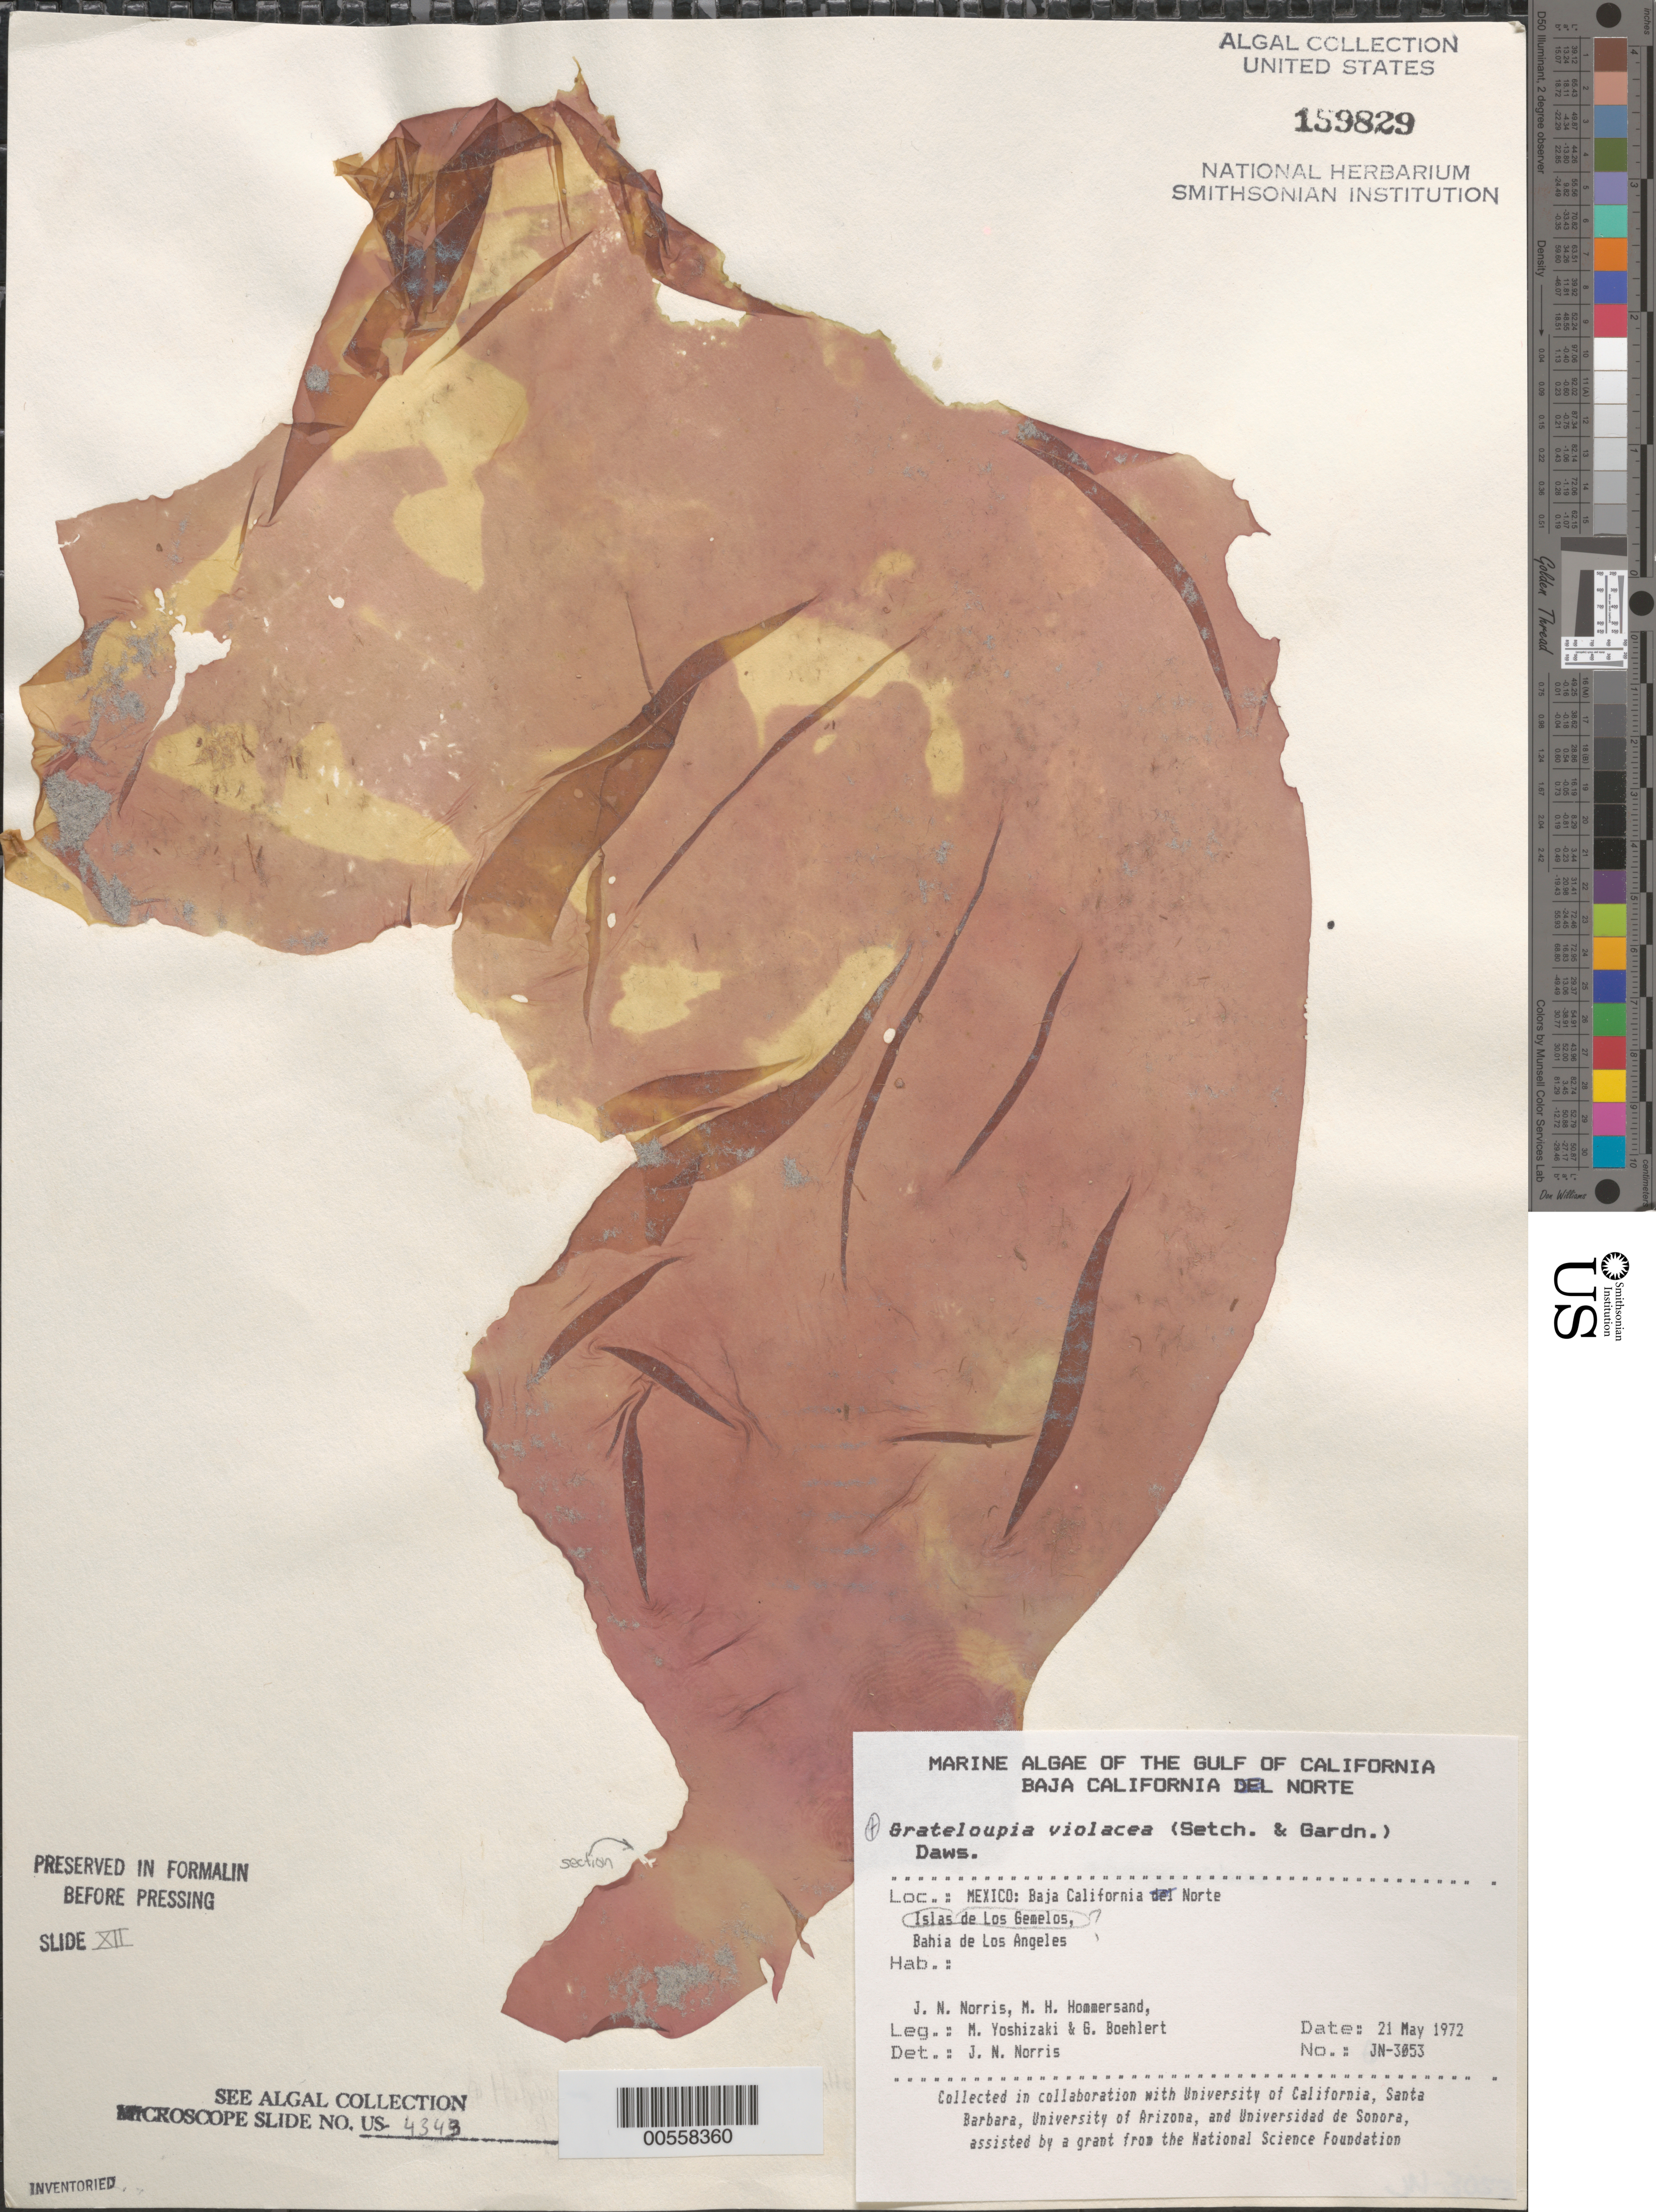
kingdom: Plantae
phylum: Rhodophyta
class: Florideophyceae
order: Halymeniales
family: Halymeniaceae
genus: Grateloupia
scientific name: Grateloupia violacea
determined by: Norris, James N.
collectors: J. N. Norris, M. H. Hommersand, M. Yoshizaki & G. Boehlert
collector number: JN-3053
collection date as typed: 22 May 1972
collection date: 1972-05-22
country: Mexico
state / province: Baja California Norte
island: Isla de Los Gemelitos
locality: Bahia de los Angeles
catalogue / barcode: US 159829